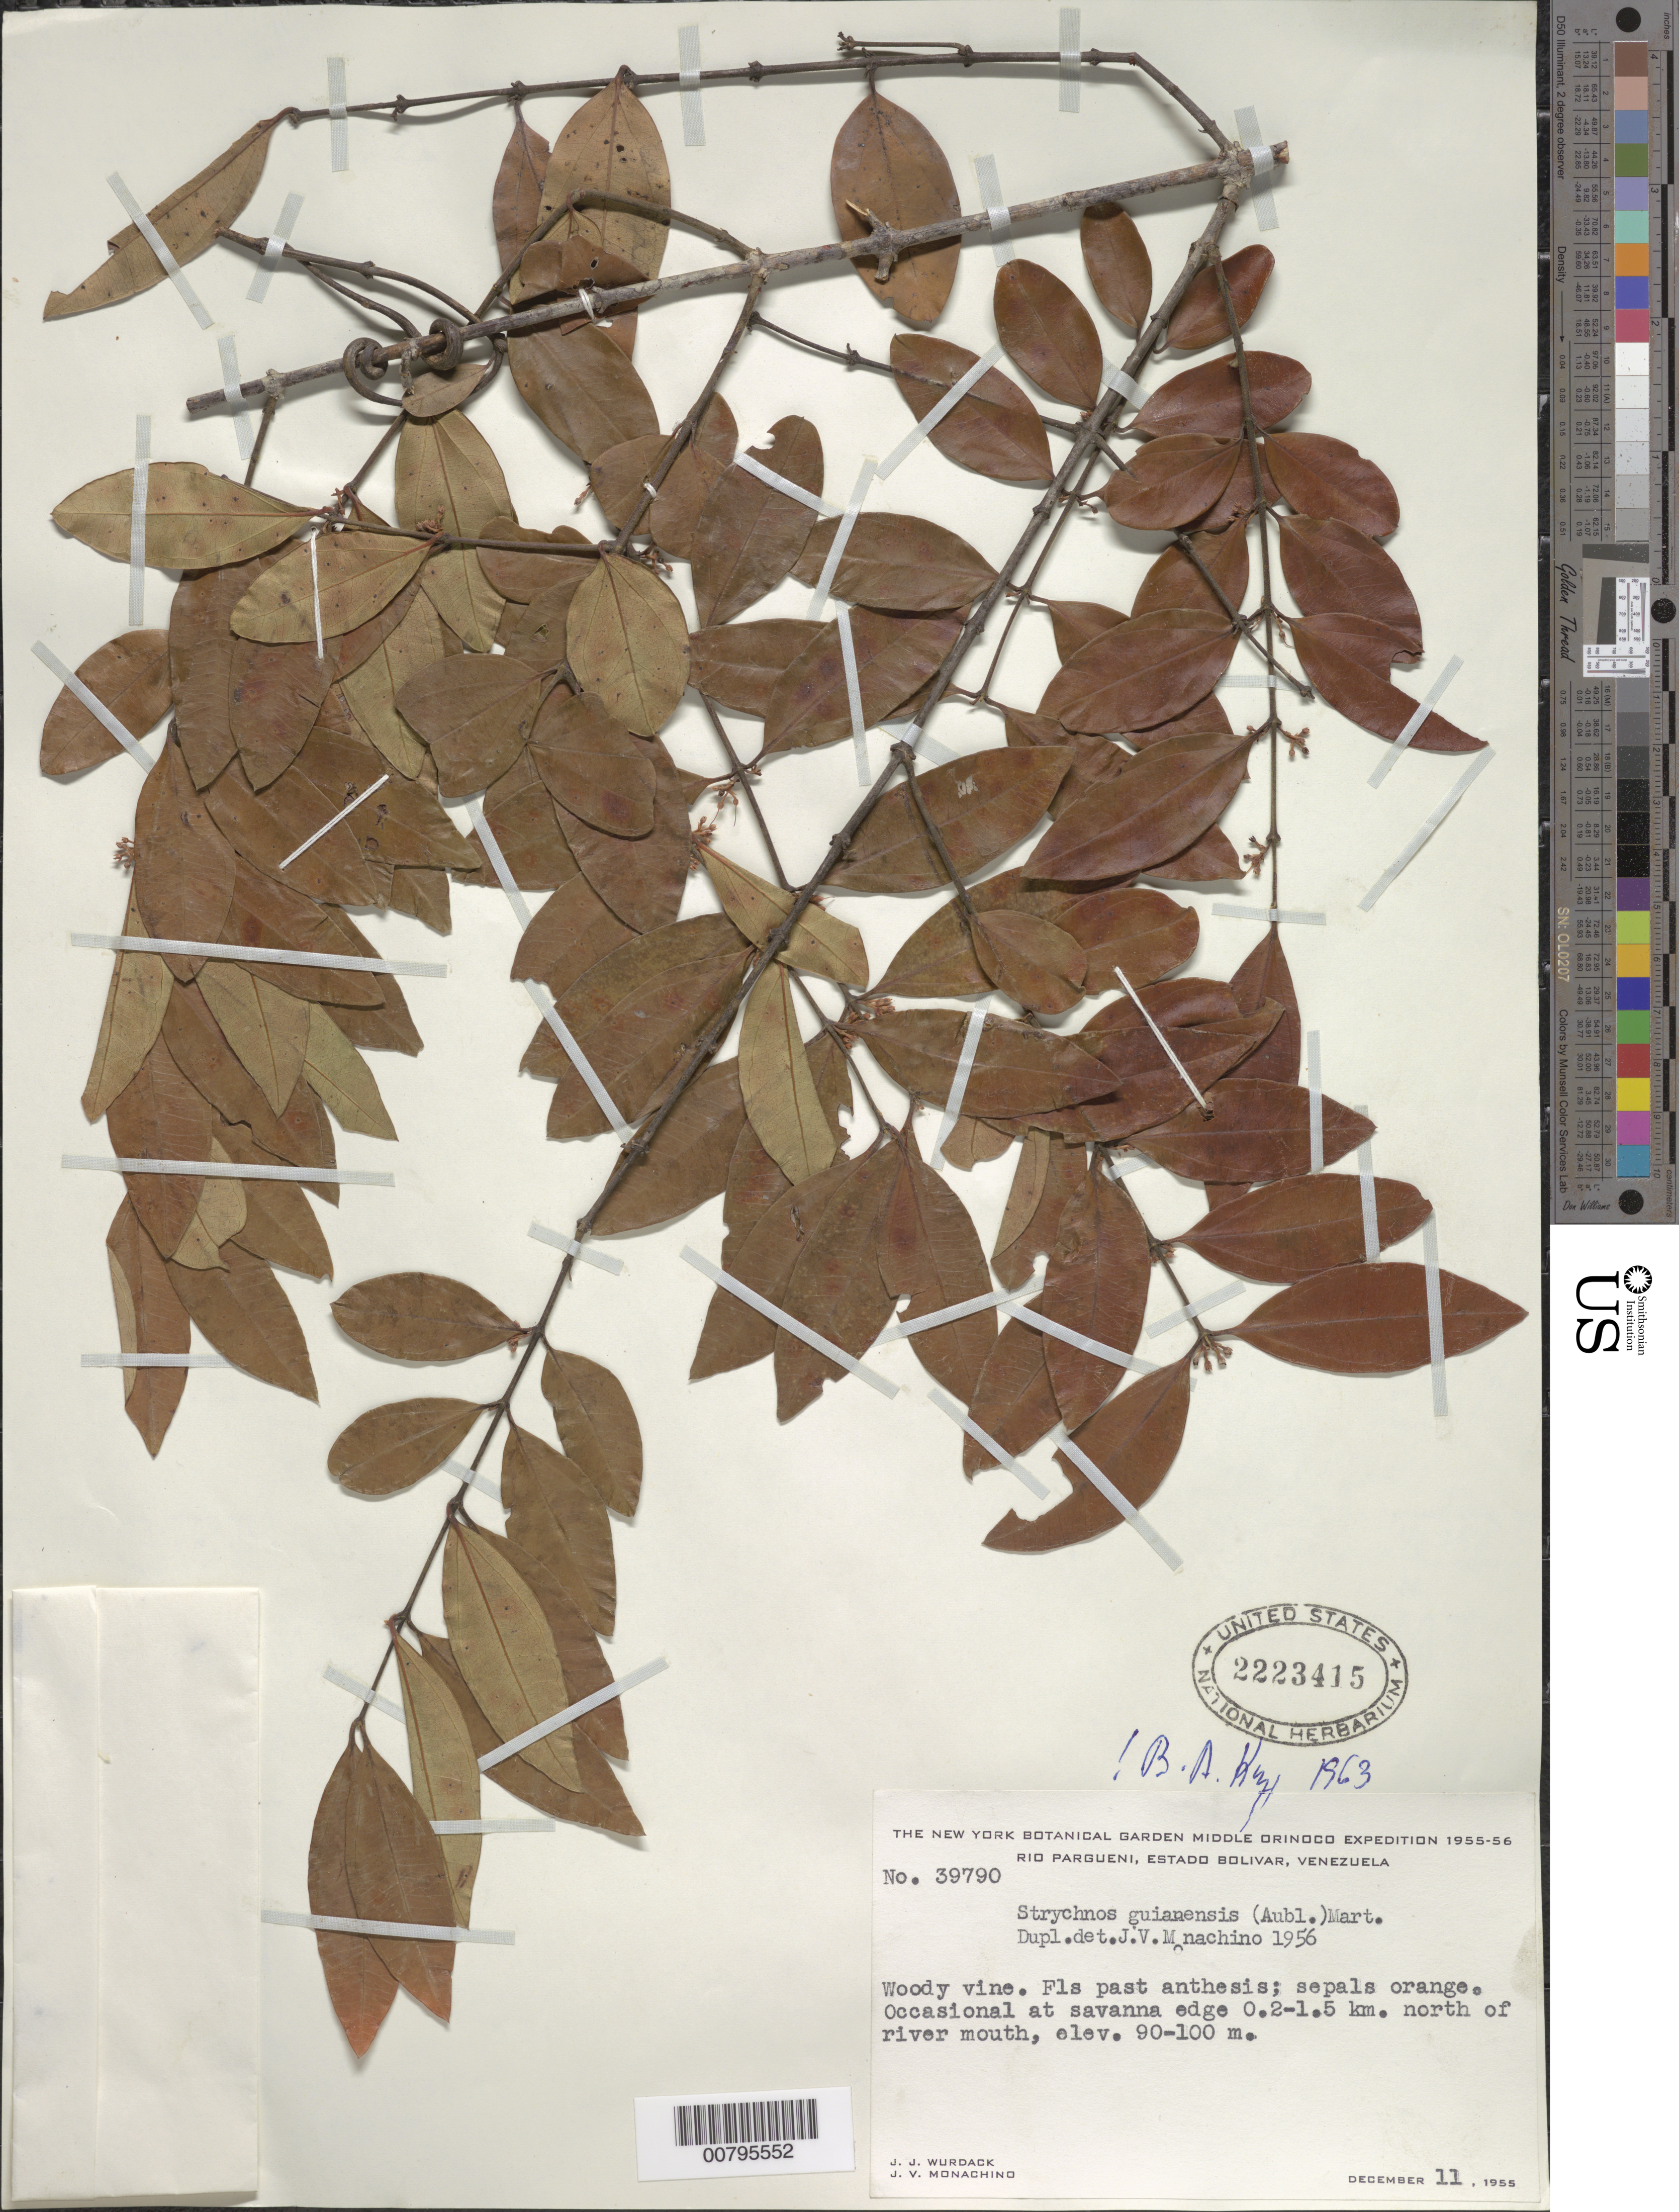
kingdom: Plantae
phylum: Tracheophyta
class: Magnoliopsida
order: Gentianales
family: Loganiaceae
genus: Strychnos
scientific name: Strychnos guianensis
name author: (Aubl.) Mart.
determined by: Monachino, J. V.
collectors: J. J. Wurdack & J. V. Monachino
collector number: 39790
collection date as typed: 11-Dec-55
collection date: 1955-12-11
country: Venezuela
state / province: Bolívar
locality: Lower Río Pargueni, 0.2-1.5 km north of mouth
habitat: Savanna edges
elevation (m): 90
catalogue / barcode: US 2223415